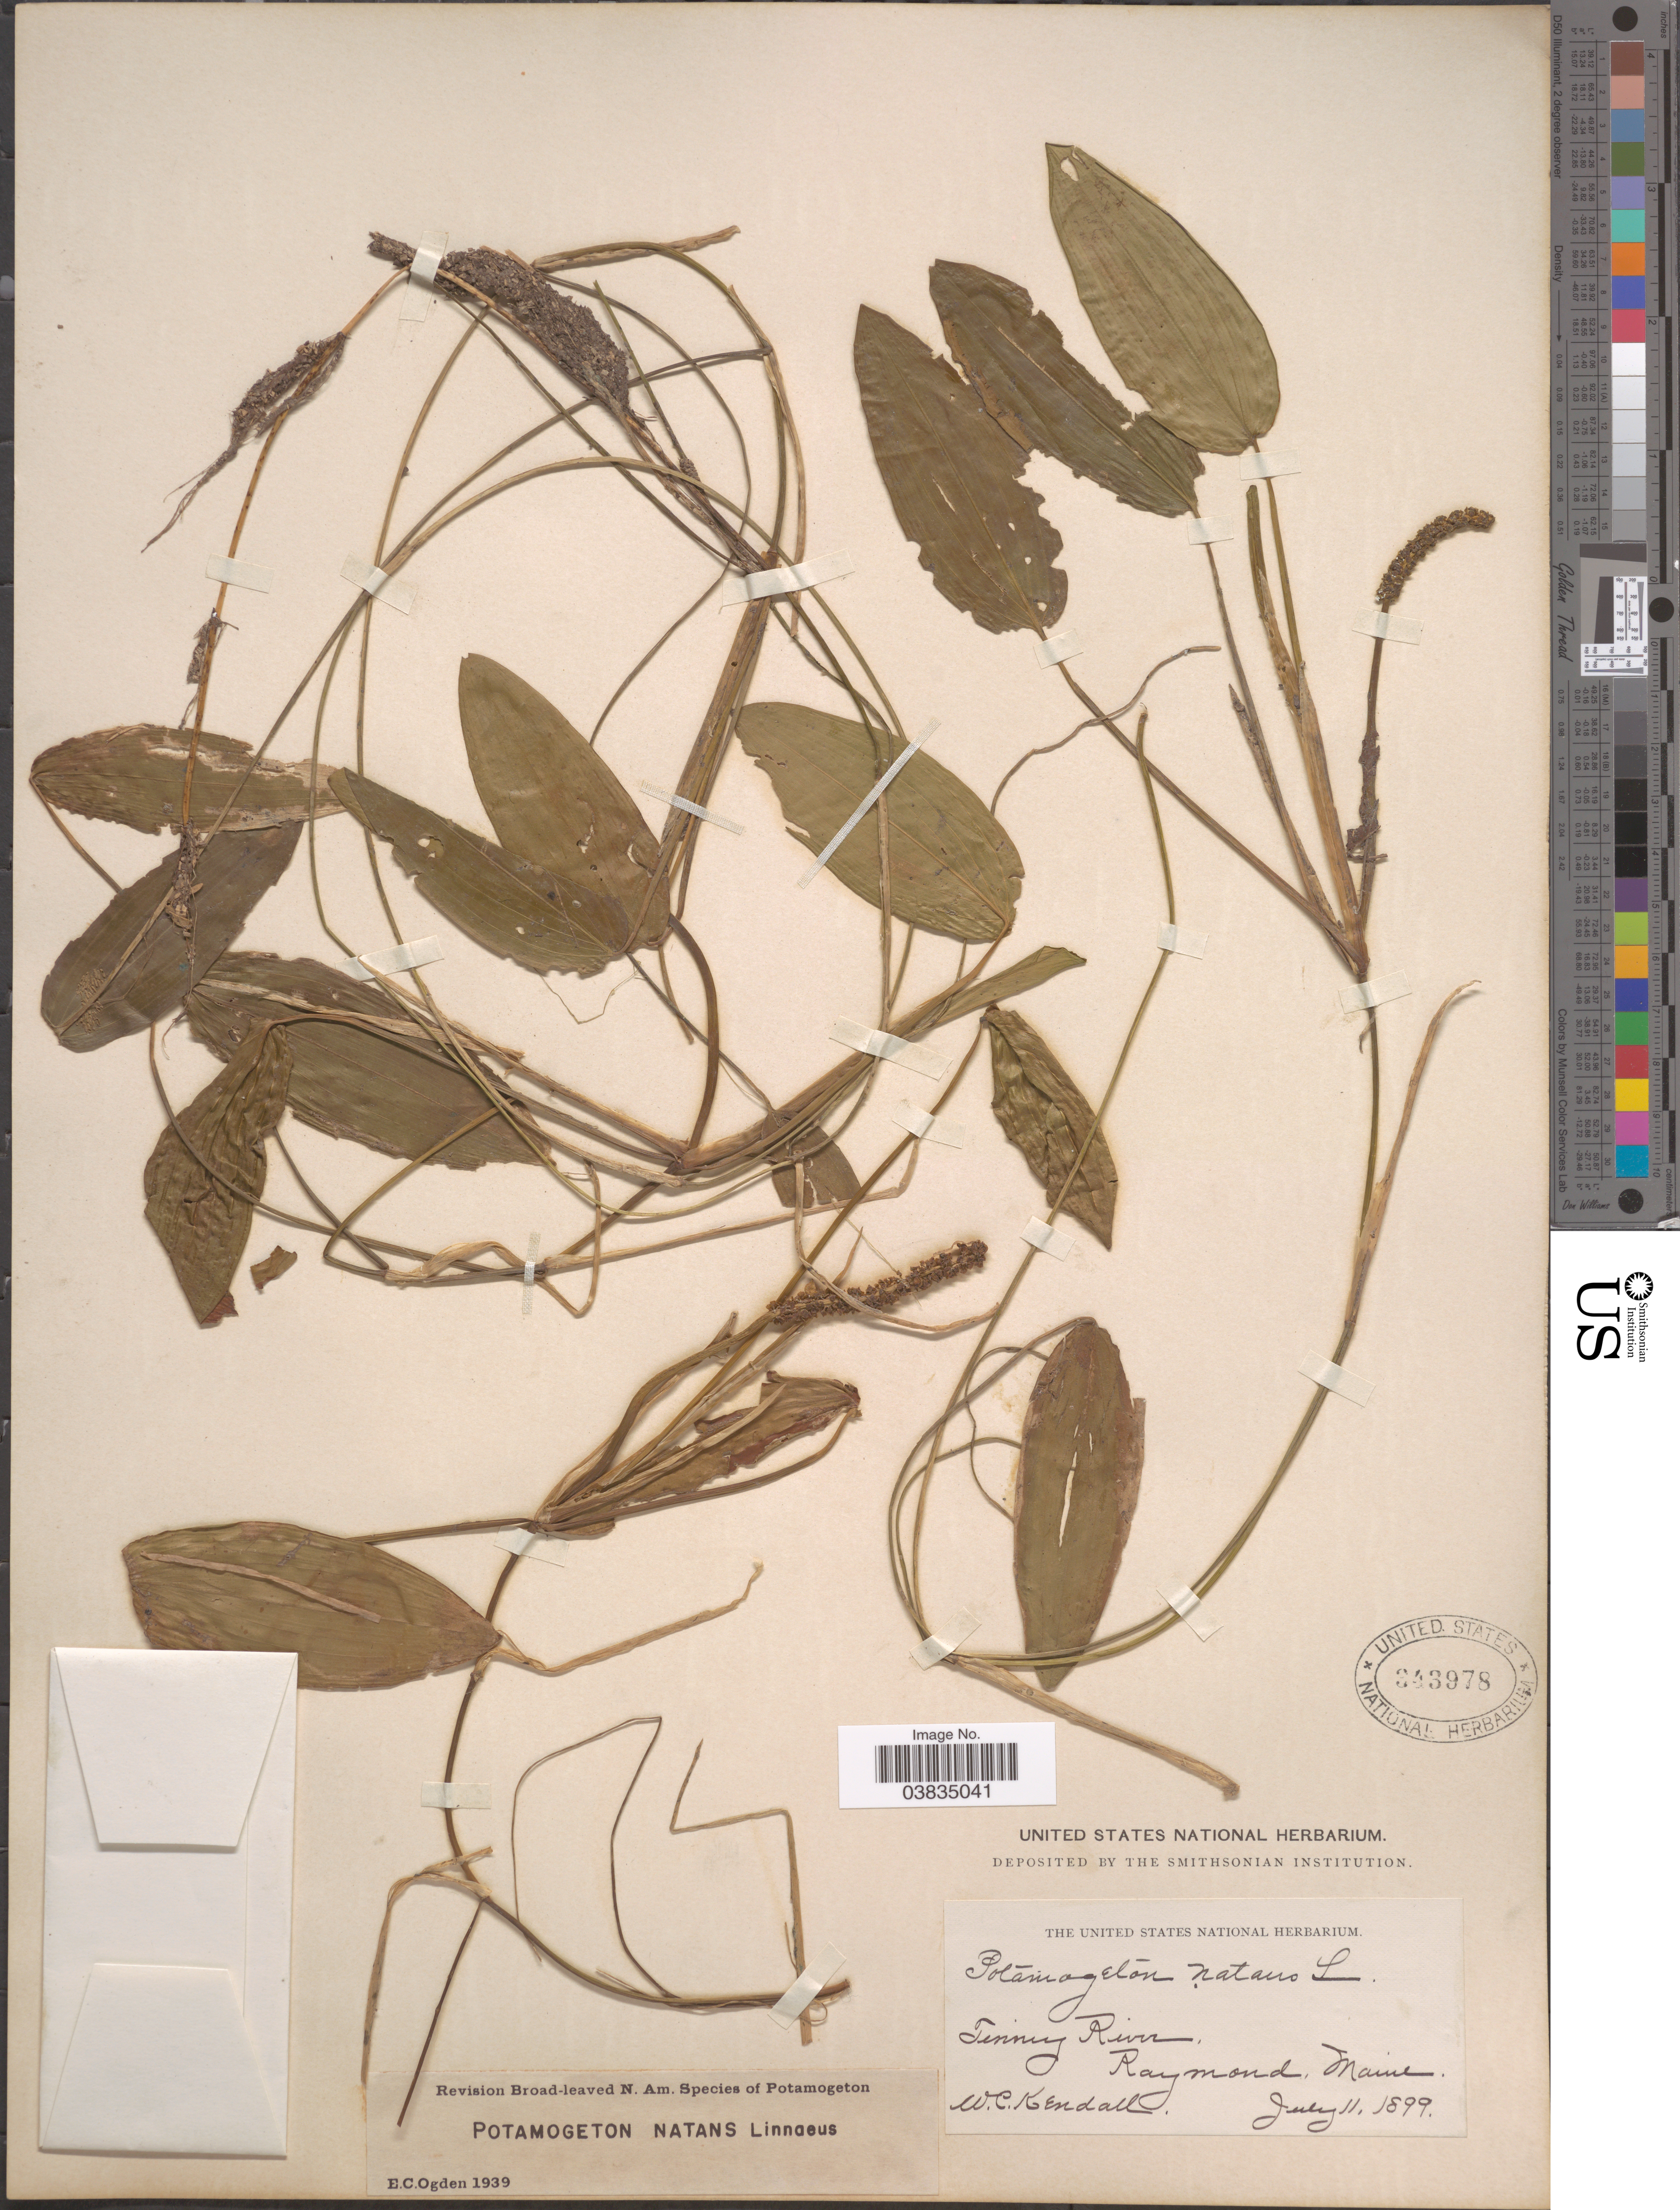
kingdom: Plantae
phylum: Tracheophyta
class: Liliopsida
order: Alismatales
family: Potamogetonaceae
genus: Potamogeton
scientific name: Potamogeton natans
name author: L.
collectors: W. Kendall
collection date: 1899-07-11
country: United States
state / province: Maine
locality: Tenney River, Raymond.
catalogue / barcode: US 343978